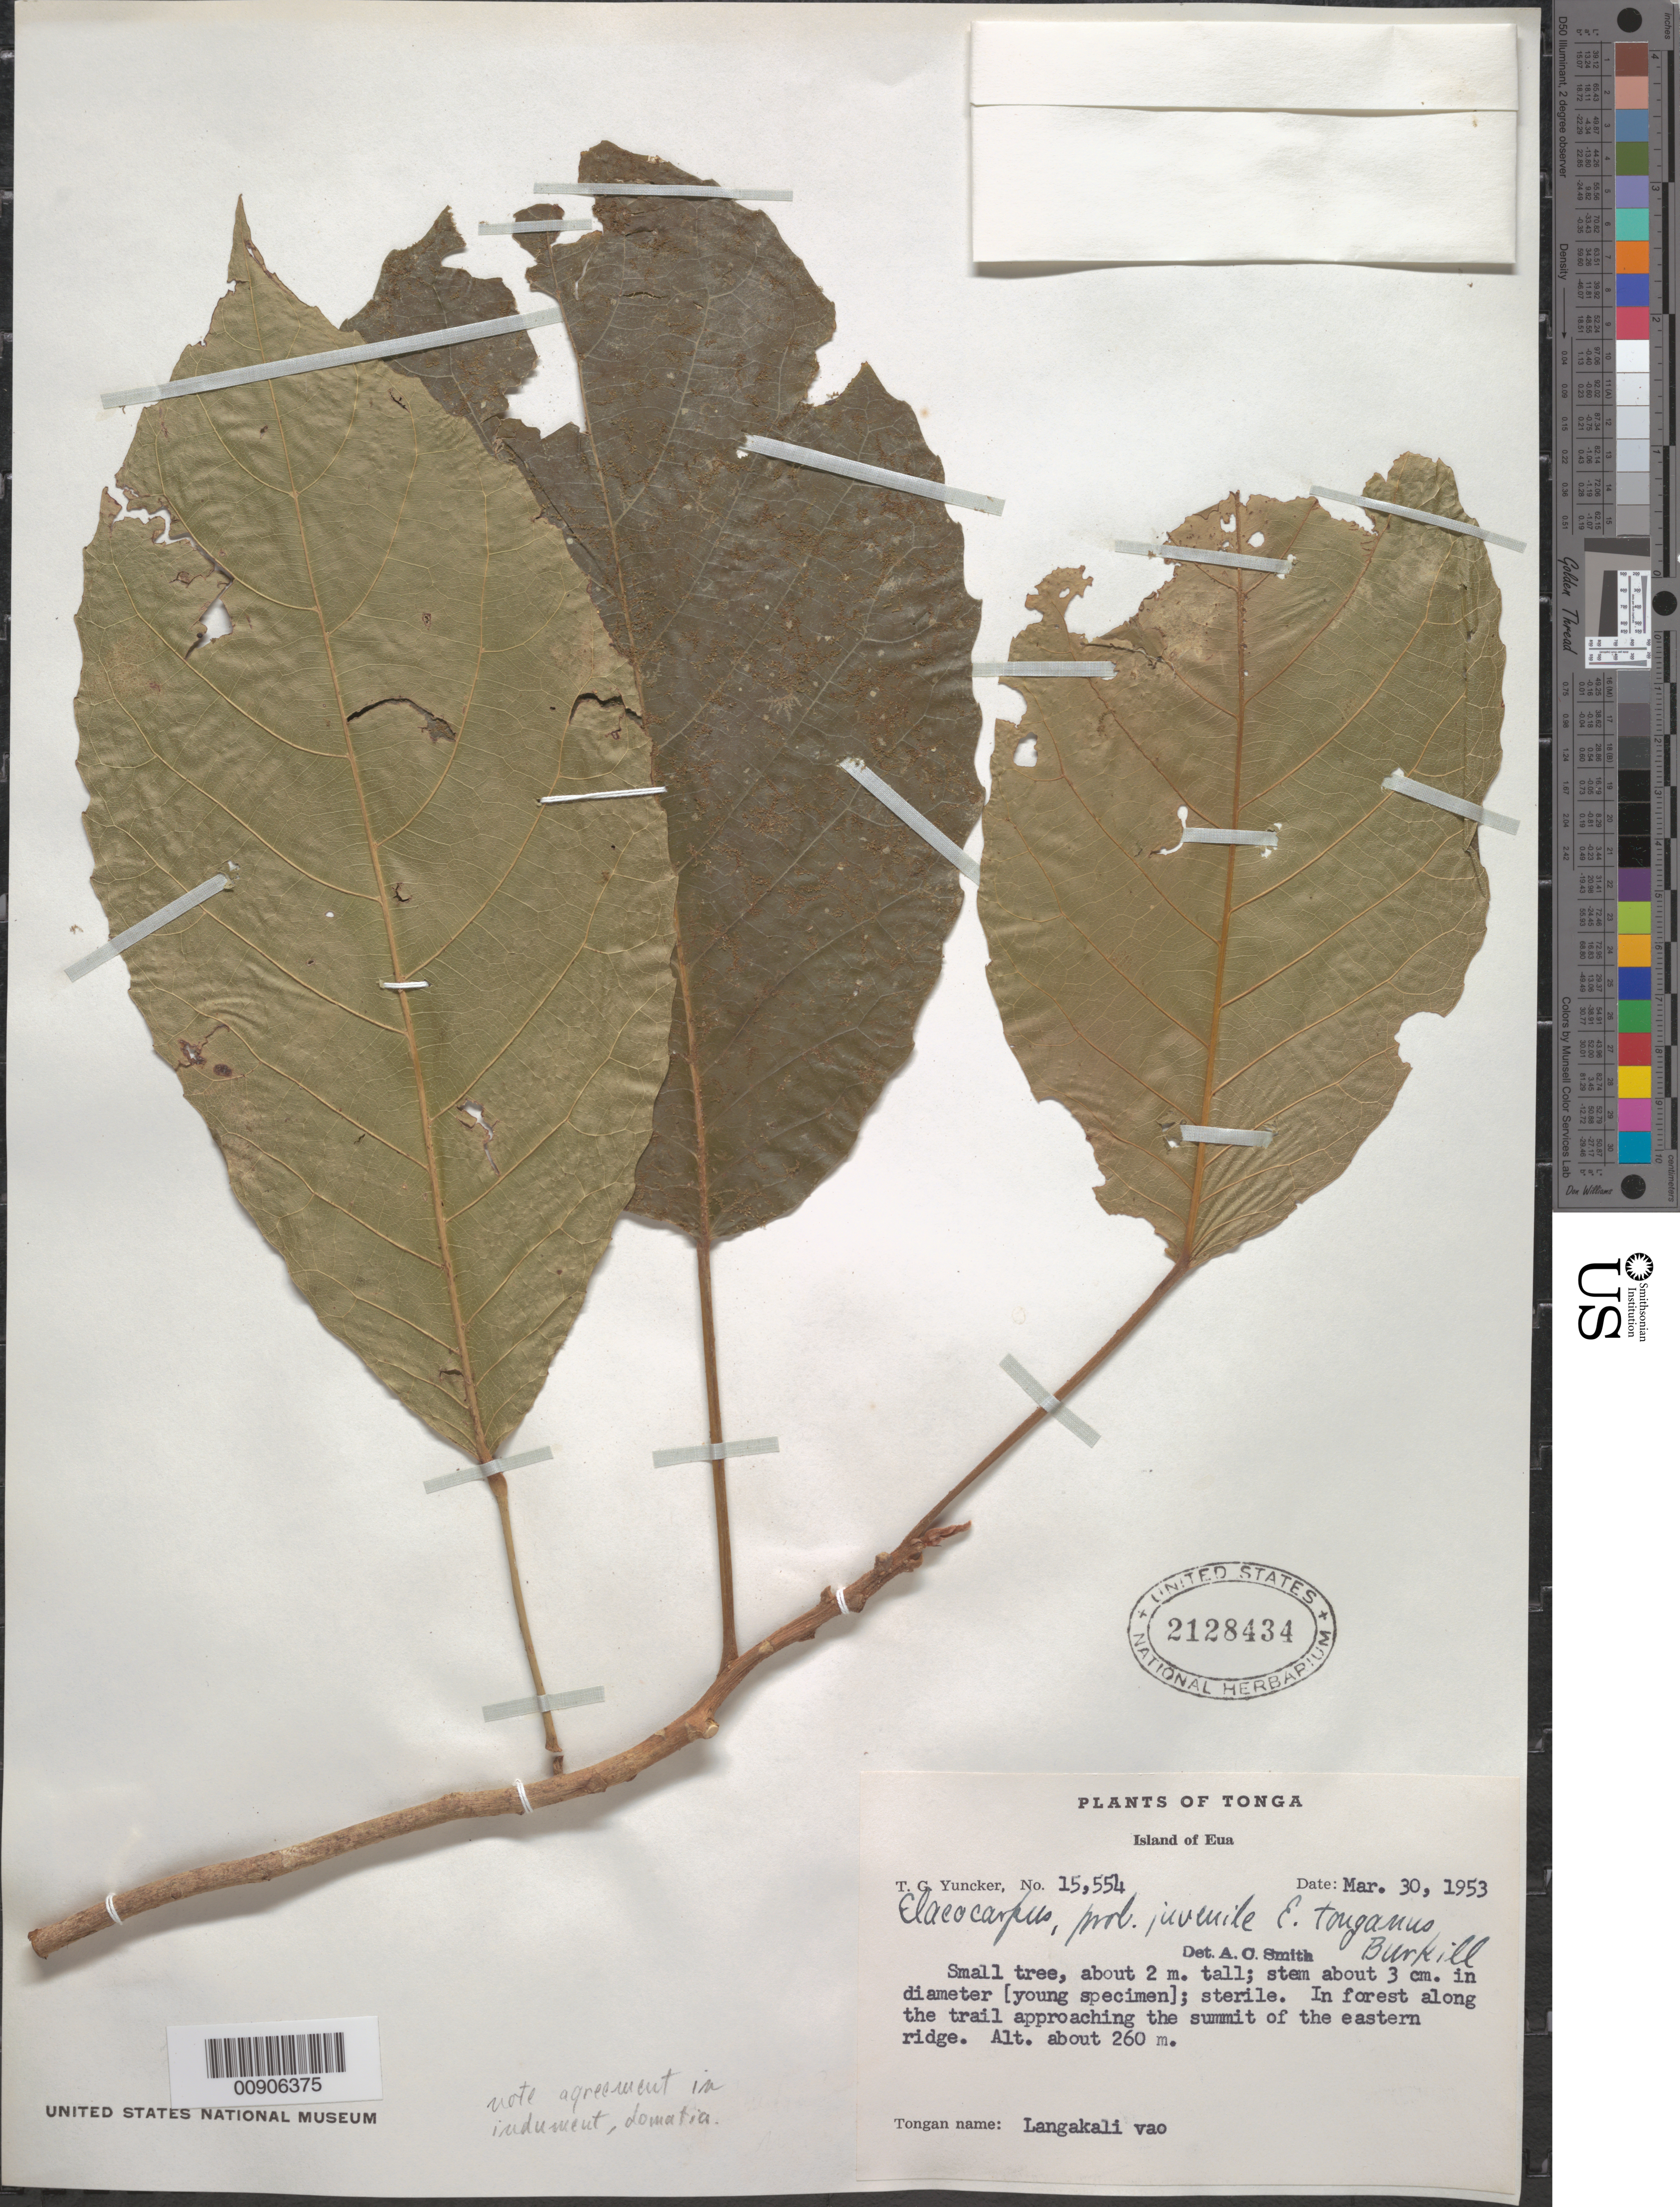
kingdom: Plantae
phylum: Tracheophyta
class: Magnoliopsida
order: Oxalidales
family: Elaeocarpaceae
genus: Elaeocarpus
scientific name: Elaeocarpus tonganus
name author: Burkill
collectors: T. G. Yuncker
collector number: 15554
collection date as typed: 30 Mar 1953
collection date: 1953-03-30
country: Tonga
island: Eua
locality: in forest along the trail approaching the summit of the eastern ridge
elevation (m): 260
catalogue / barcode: US 2128434